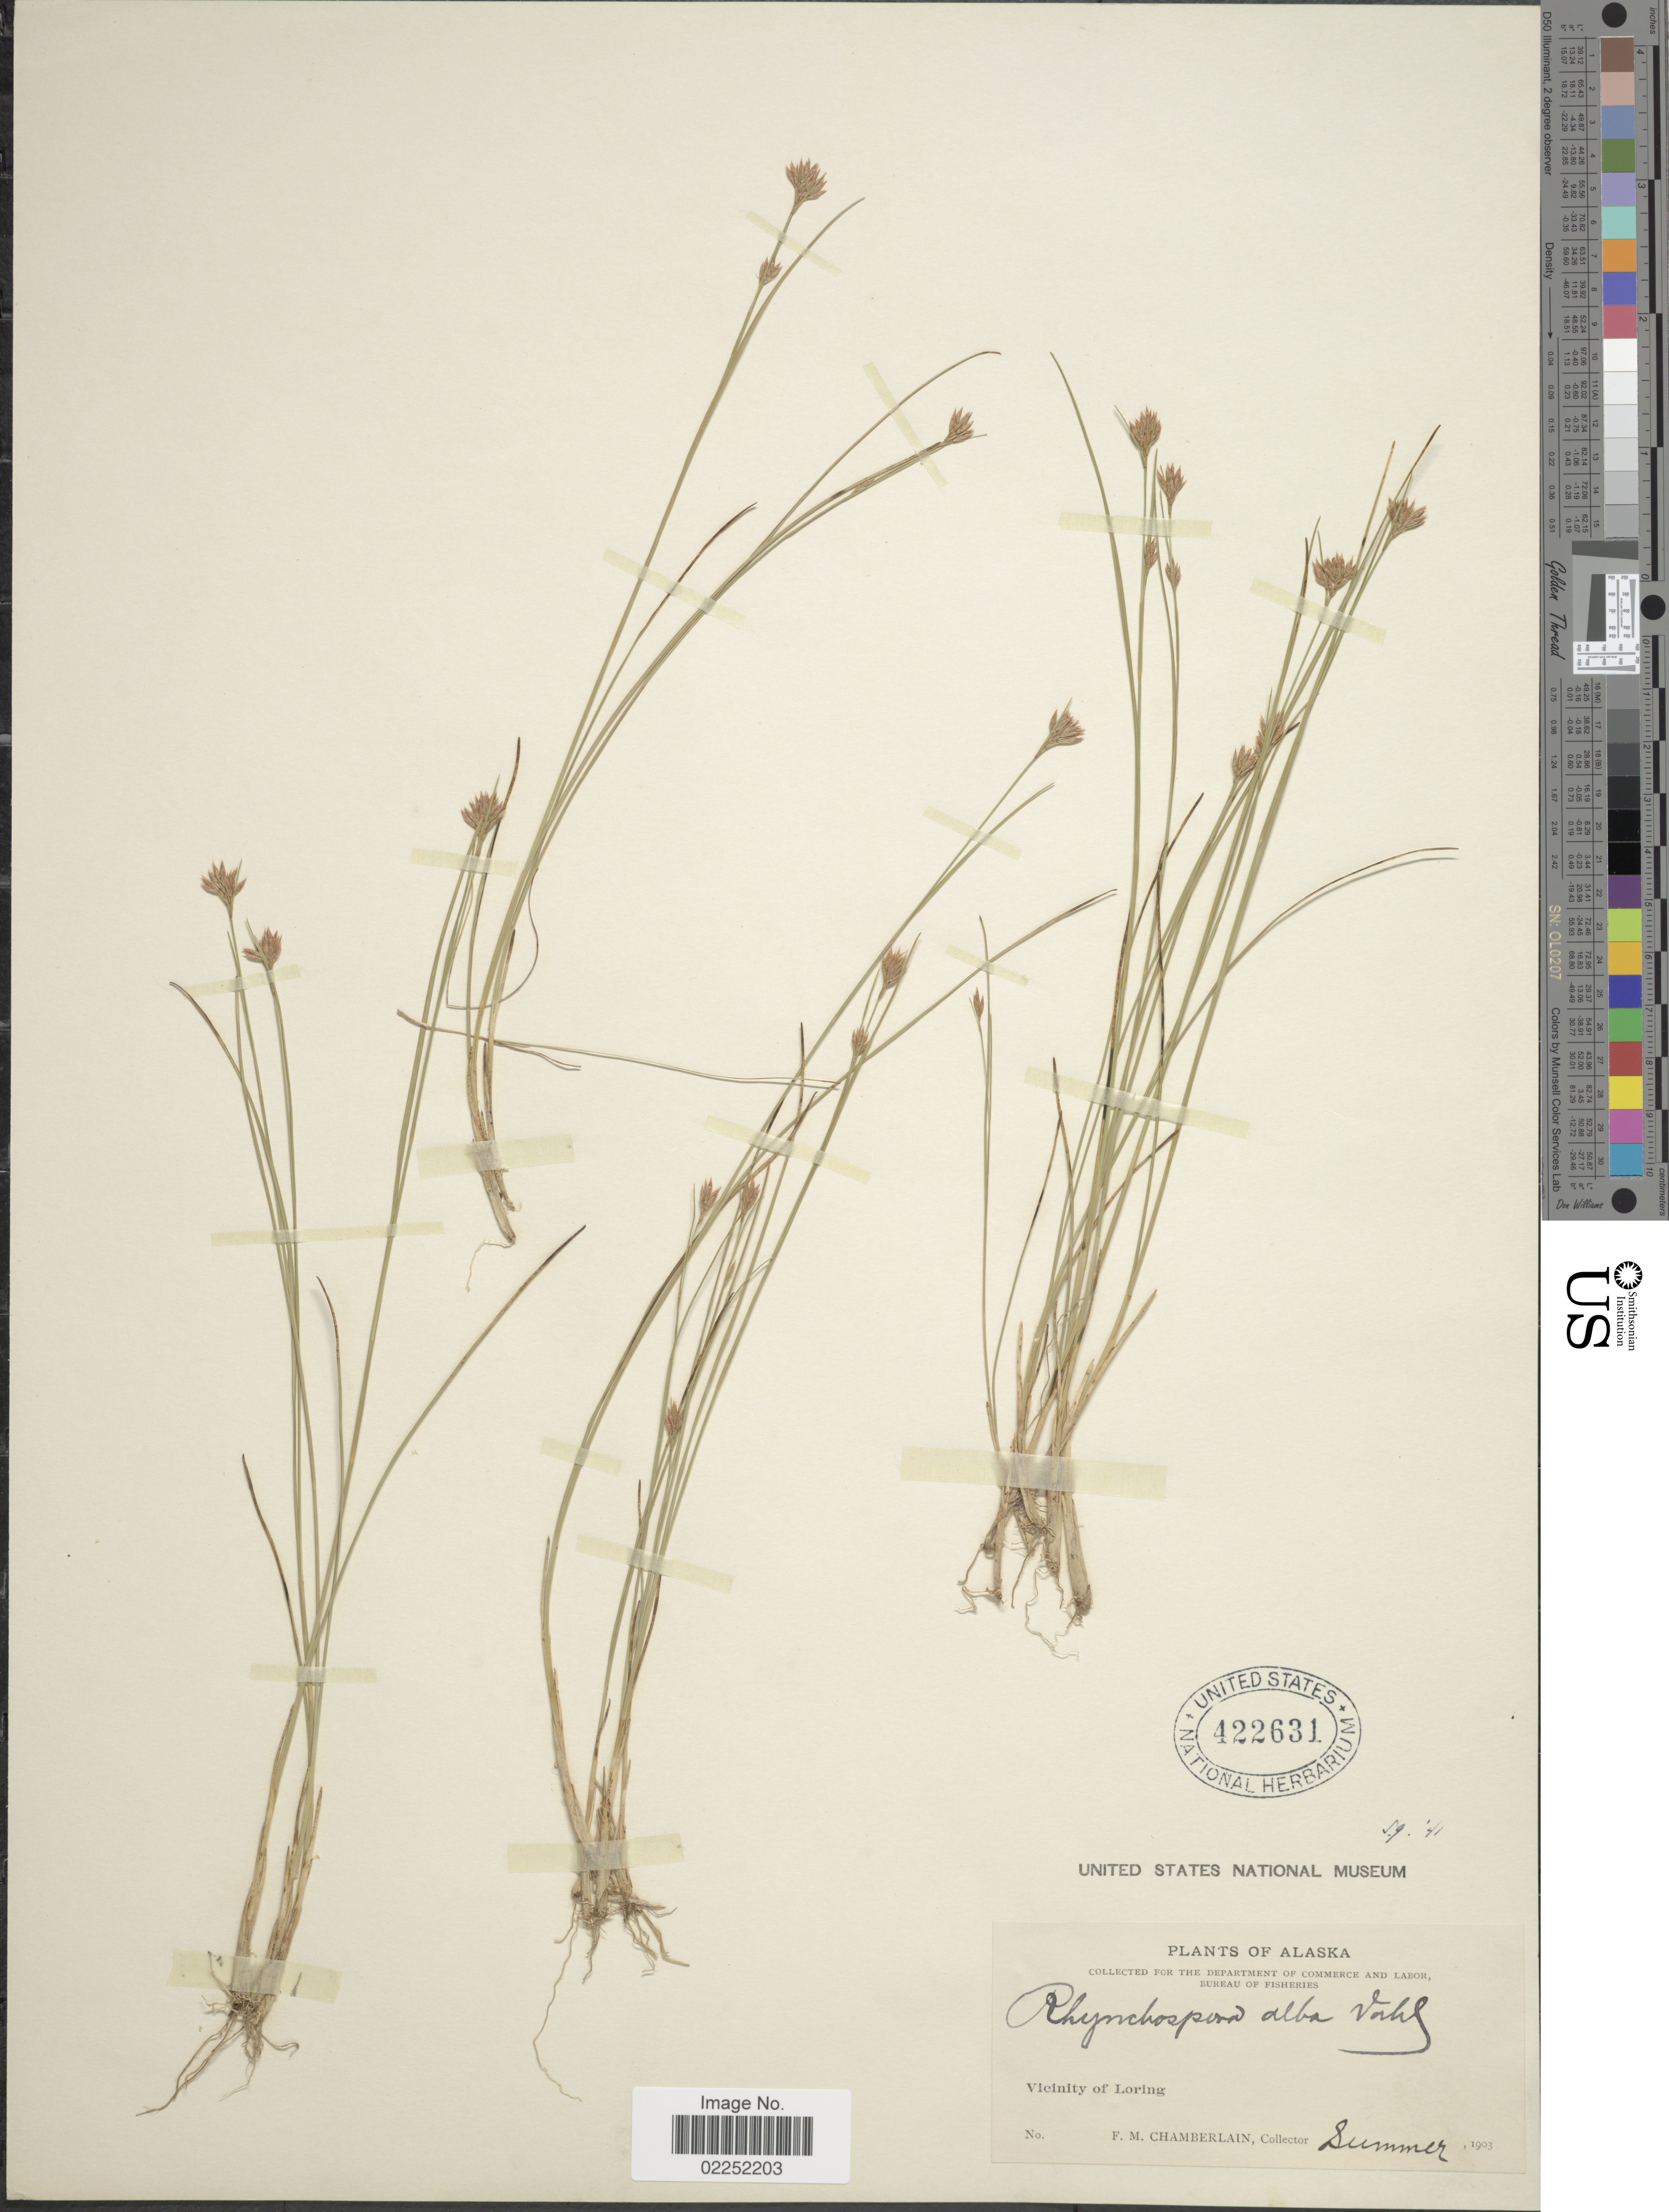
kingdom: Plantae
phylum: Tracheophyta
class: Liliopsida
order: Poales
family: Cyperaceae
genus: Rhynchospora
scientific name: Rhynchospora alba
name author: (L.) Vahl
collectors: F. Chamberlain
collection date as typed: Summer 1903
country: United States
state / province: Alaska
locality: Vicinity of Loring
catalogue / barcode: US 422631